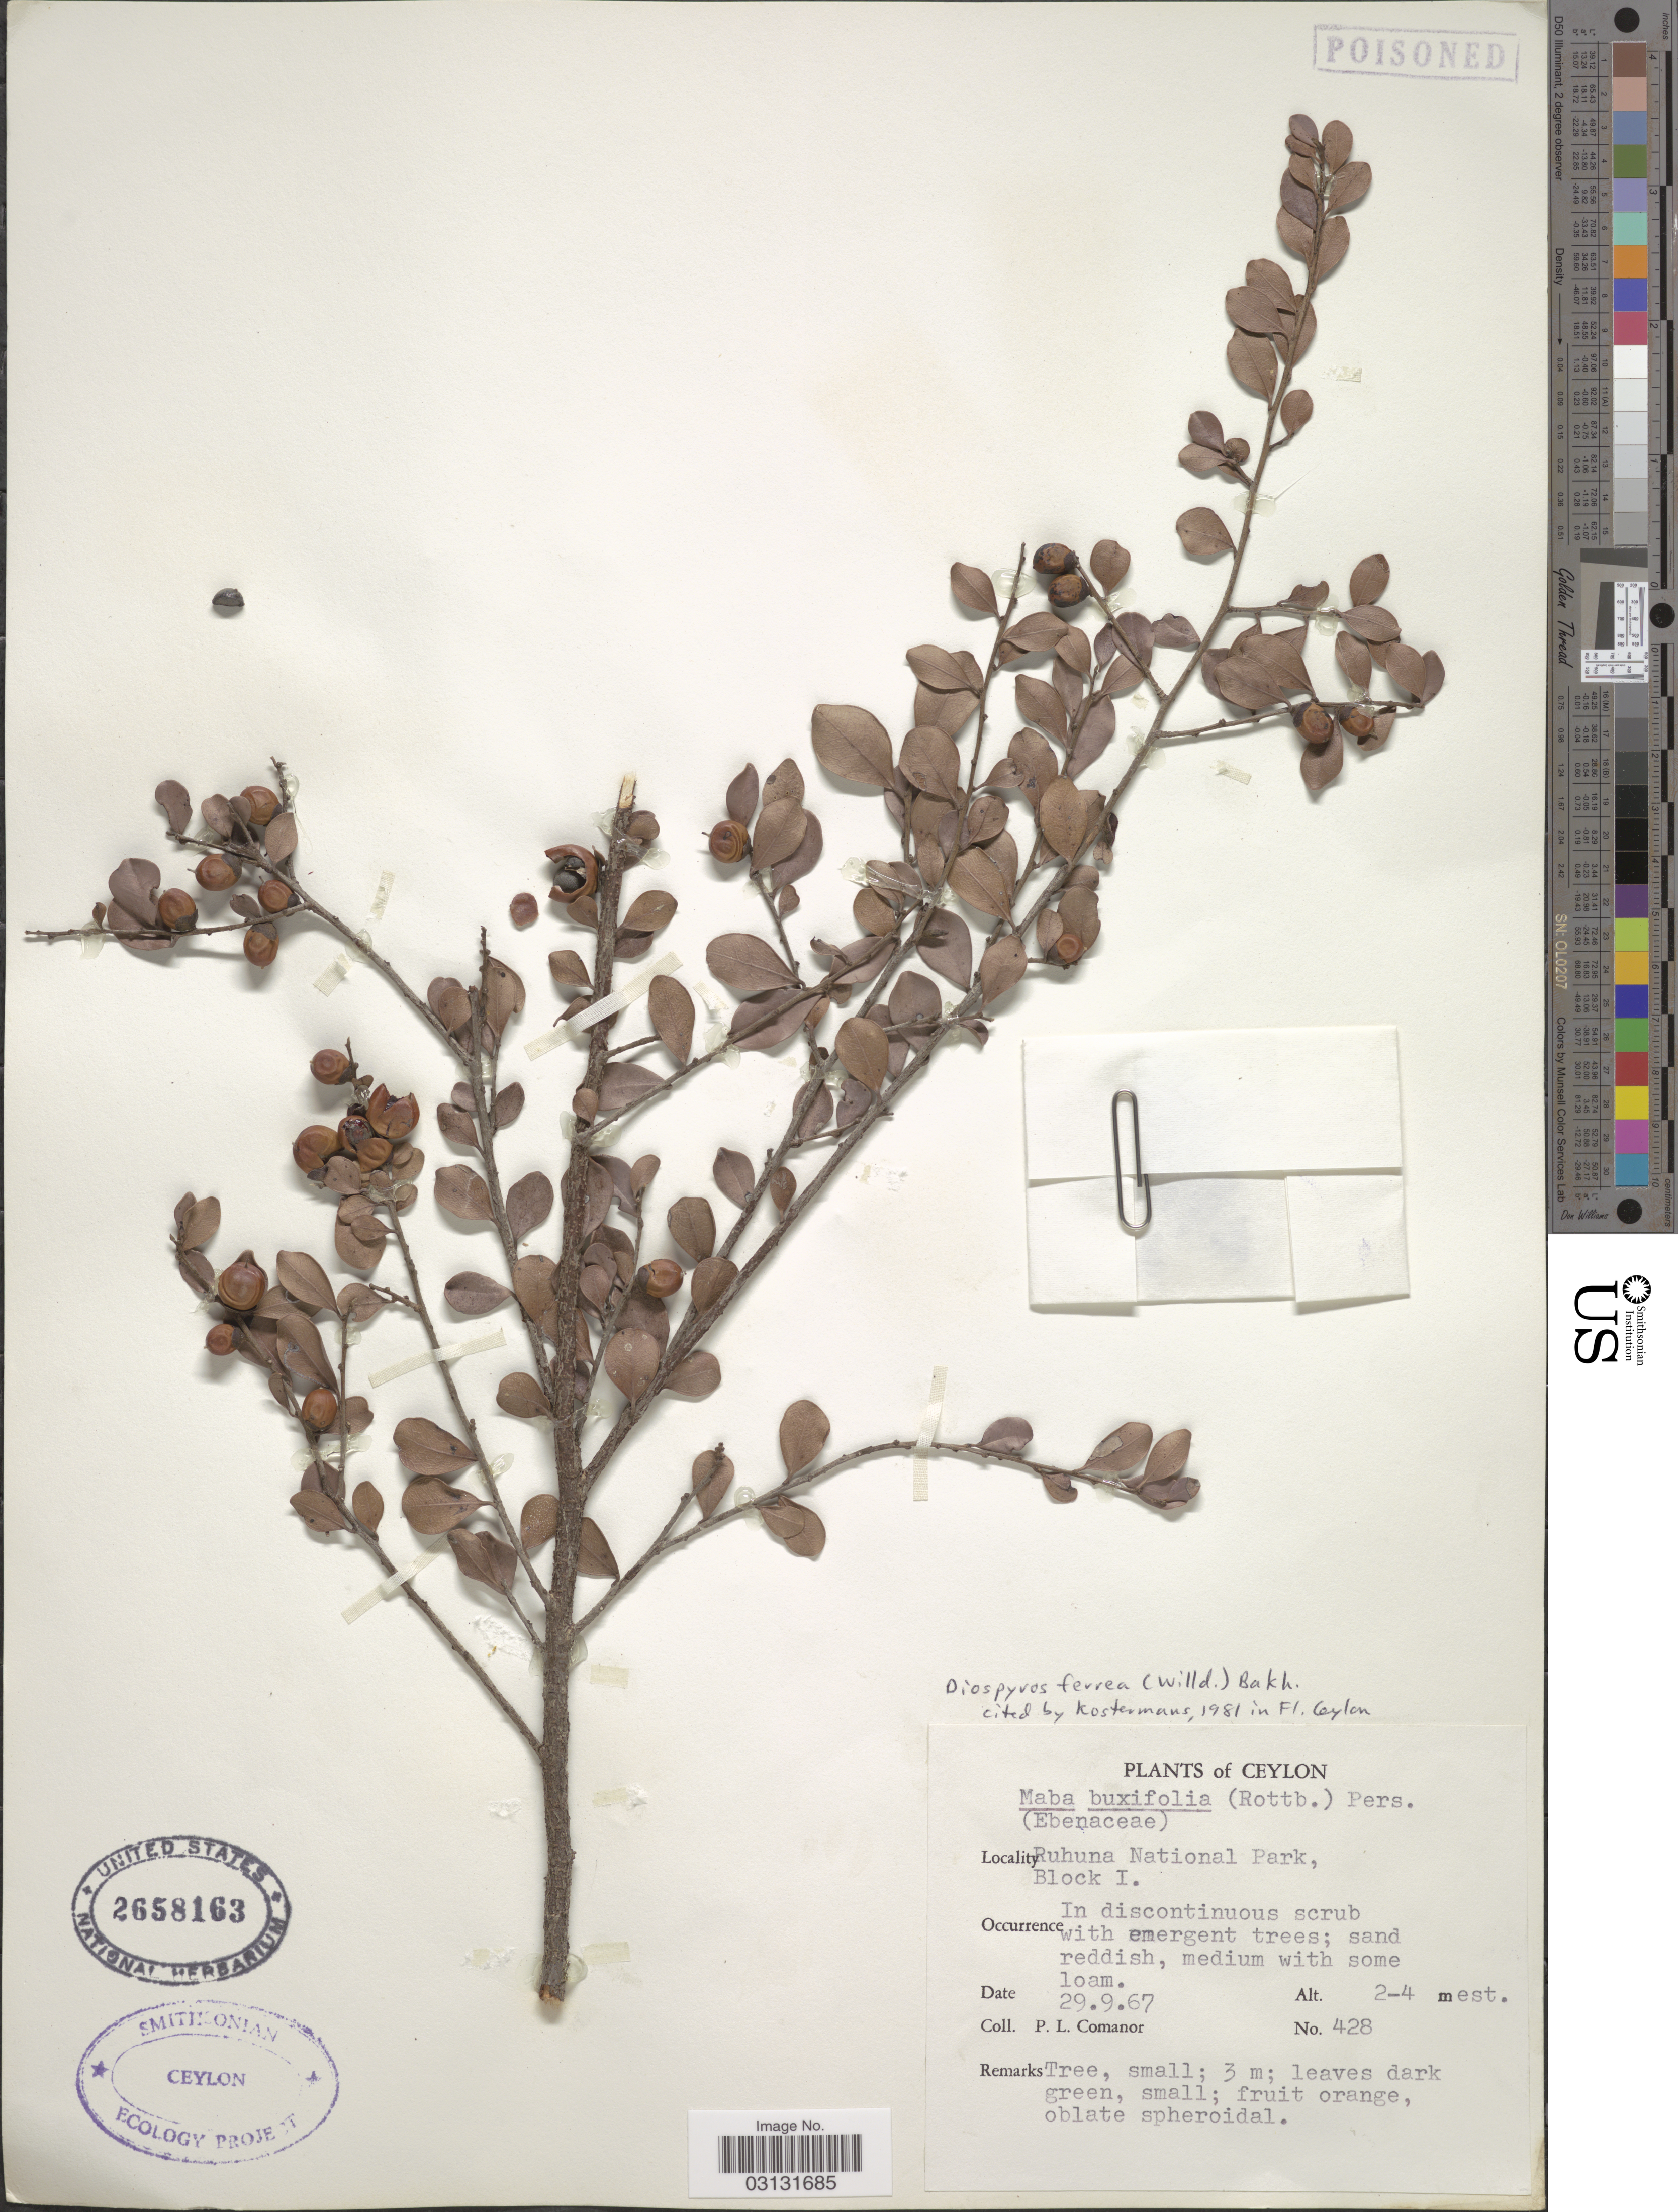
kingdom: Plantae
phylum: Tracheophyta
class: Magnoliopsida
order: Ericales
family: Ebenaceae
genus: Diospyros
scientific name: Diospyros ferrea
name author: (Willd.) Bakh.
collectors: P. Comanor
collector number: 428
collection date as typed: Transcribed d/m/y: 29/9/67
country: Sri Lanka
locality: Ceylon. Ruhuna National Park, Block I.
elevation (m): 2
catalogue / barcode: US 2658163